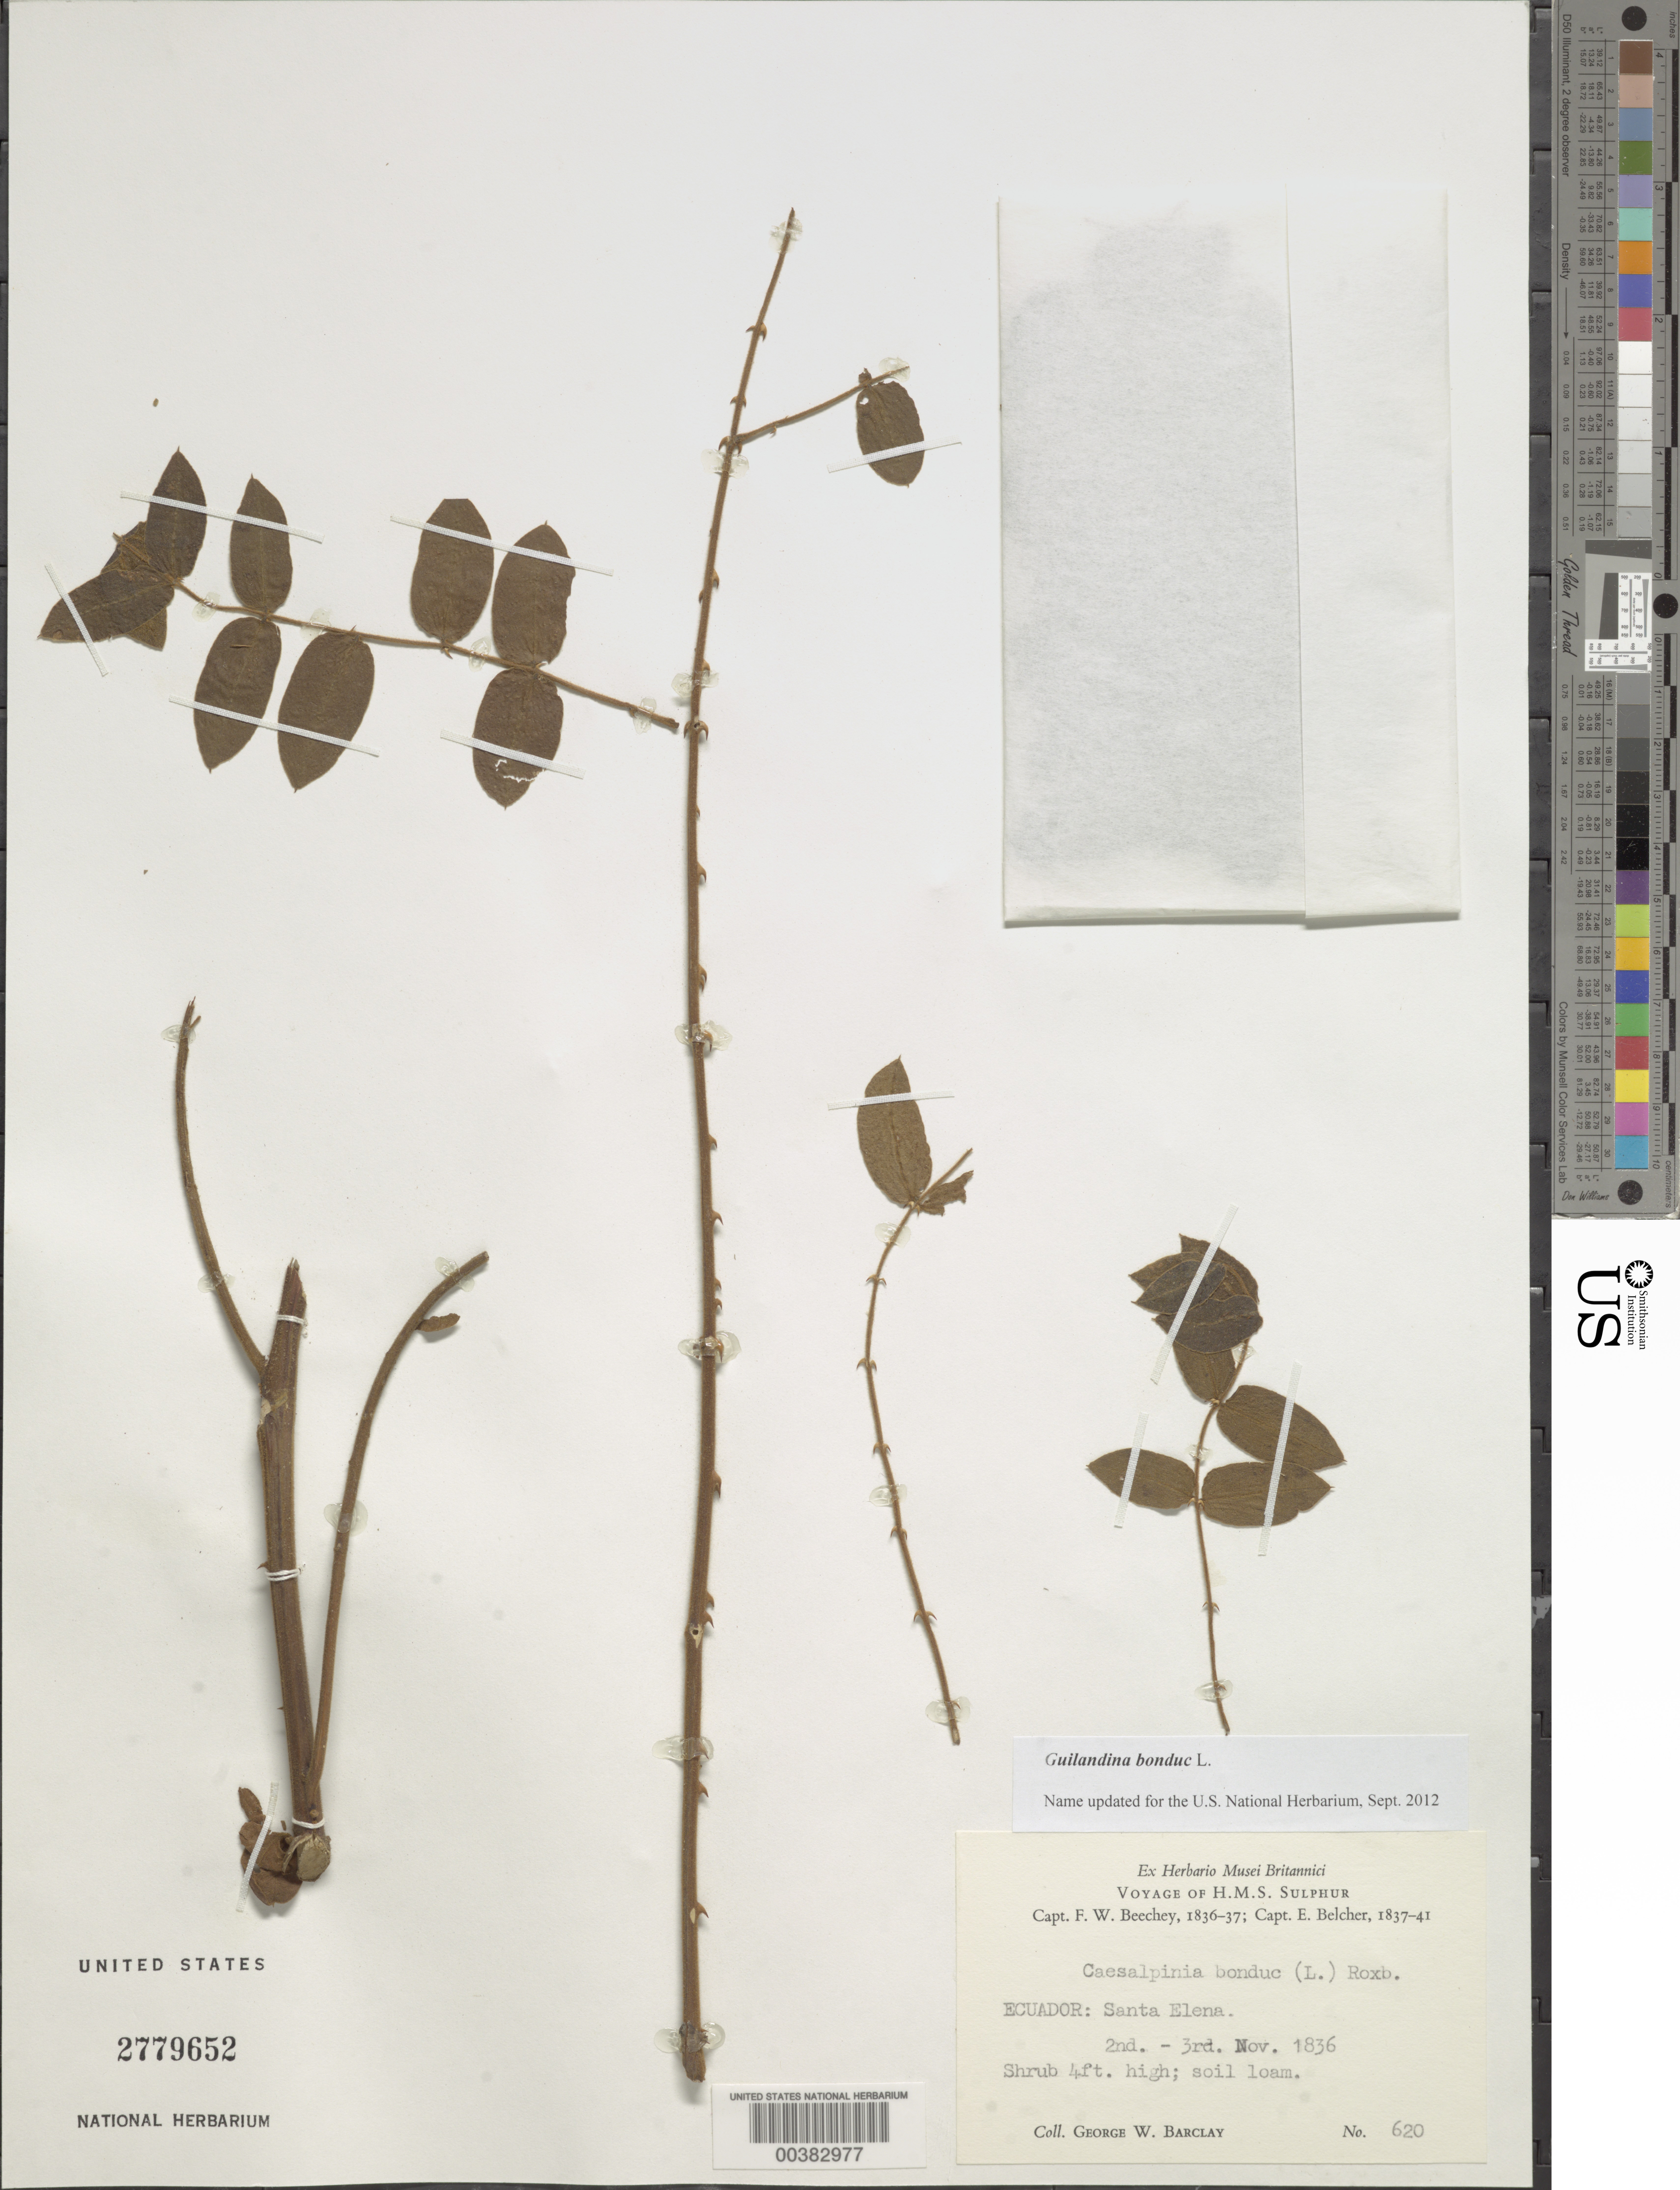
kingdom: Plantae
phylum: Tracheophyta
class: Magnoliopsida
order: Fabales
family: Fabaceae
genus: Guilandina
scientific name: Guilandina bonduc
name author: L.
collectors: G. W. Barclay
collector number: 620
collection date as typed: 02 Nov 1836 and 03 Nov 1836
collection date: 1836-11-02,1836-11-03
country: Ecuador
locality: Santa Elena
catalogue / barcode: US 2779652